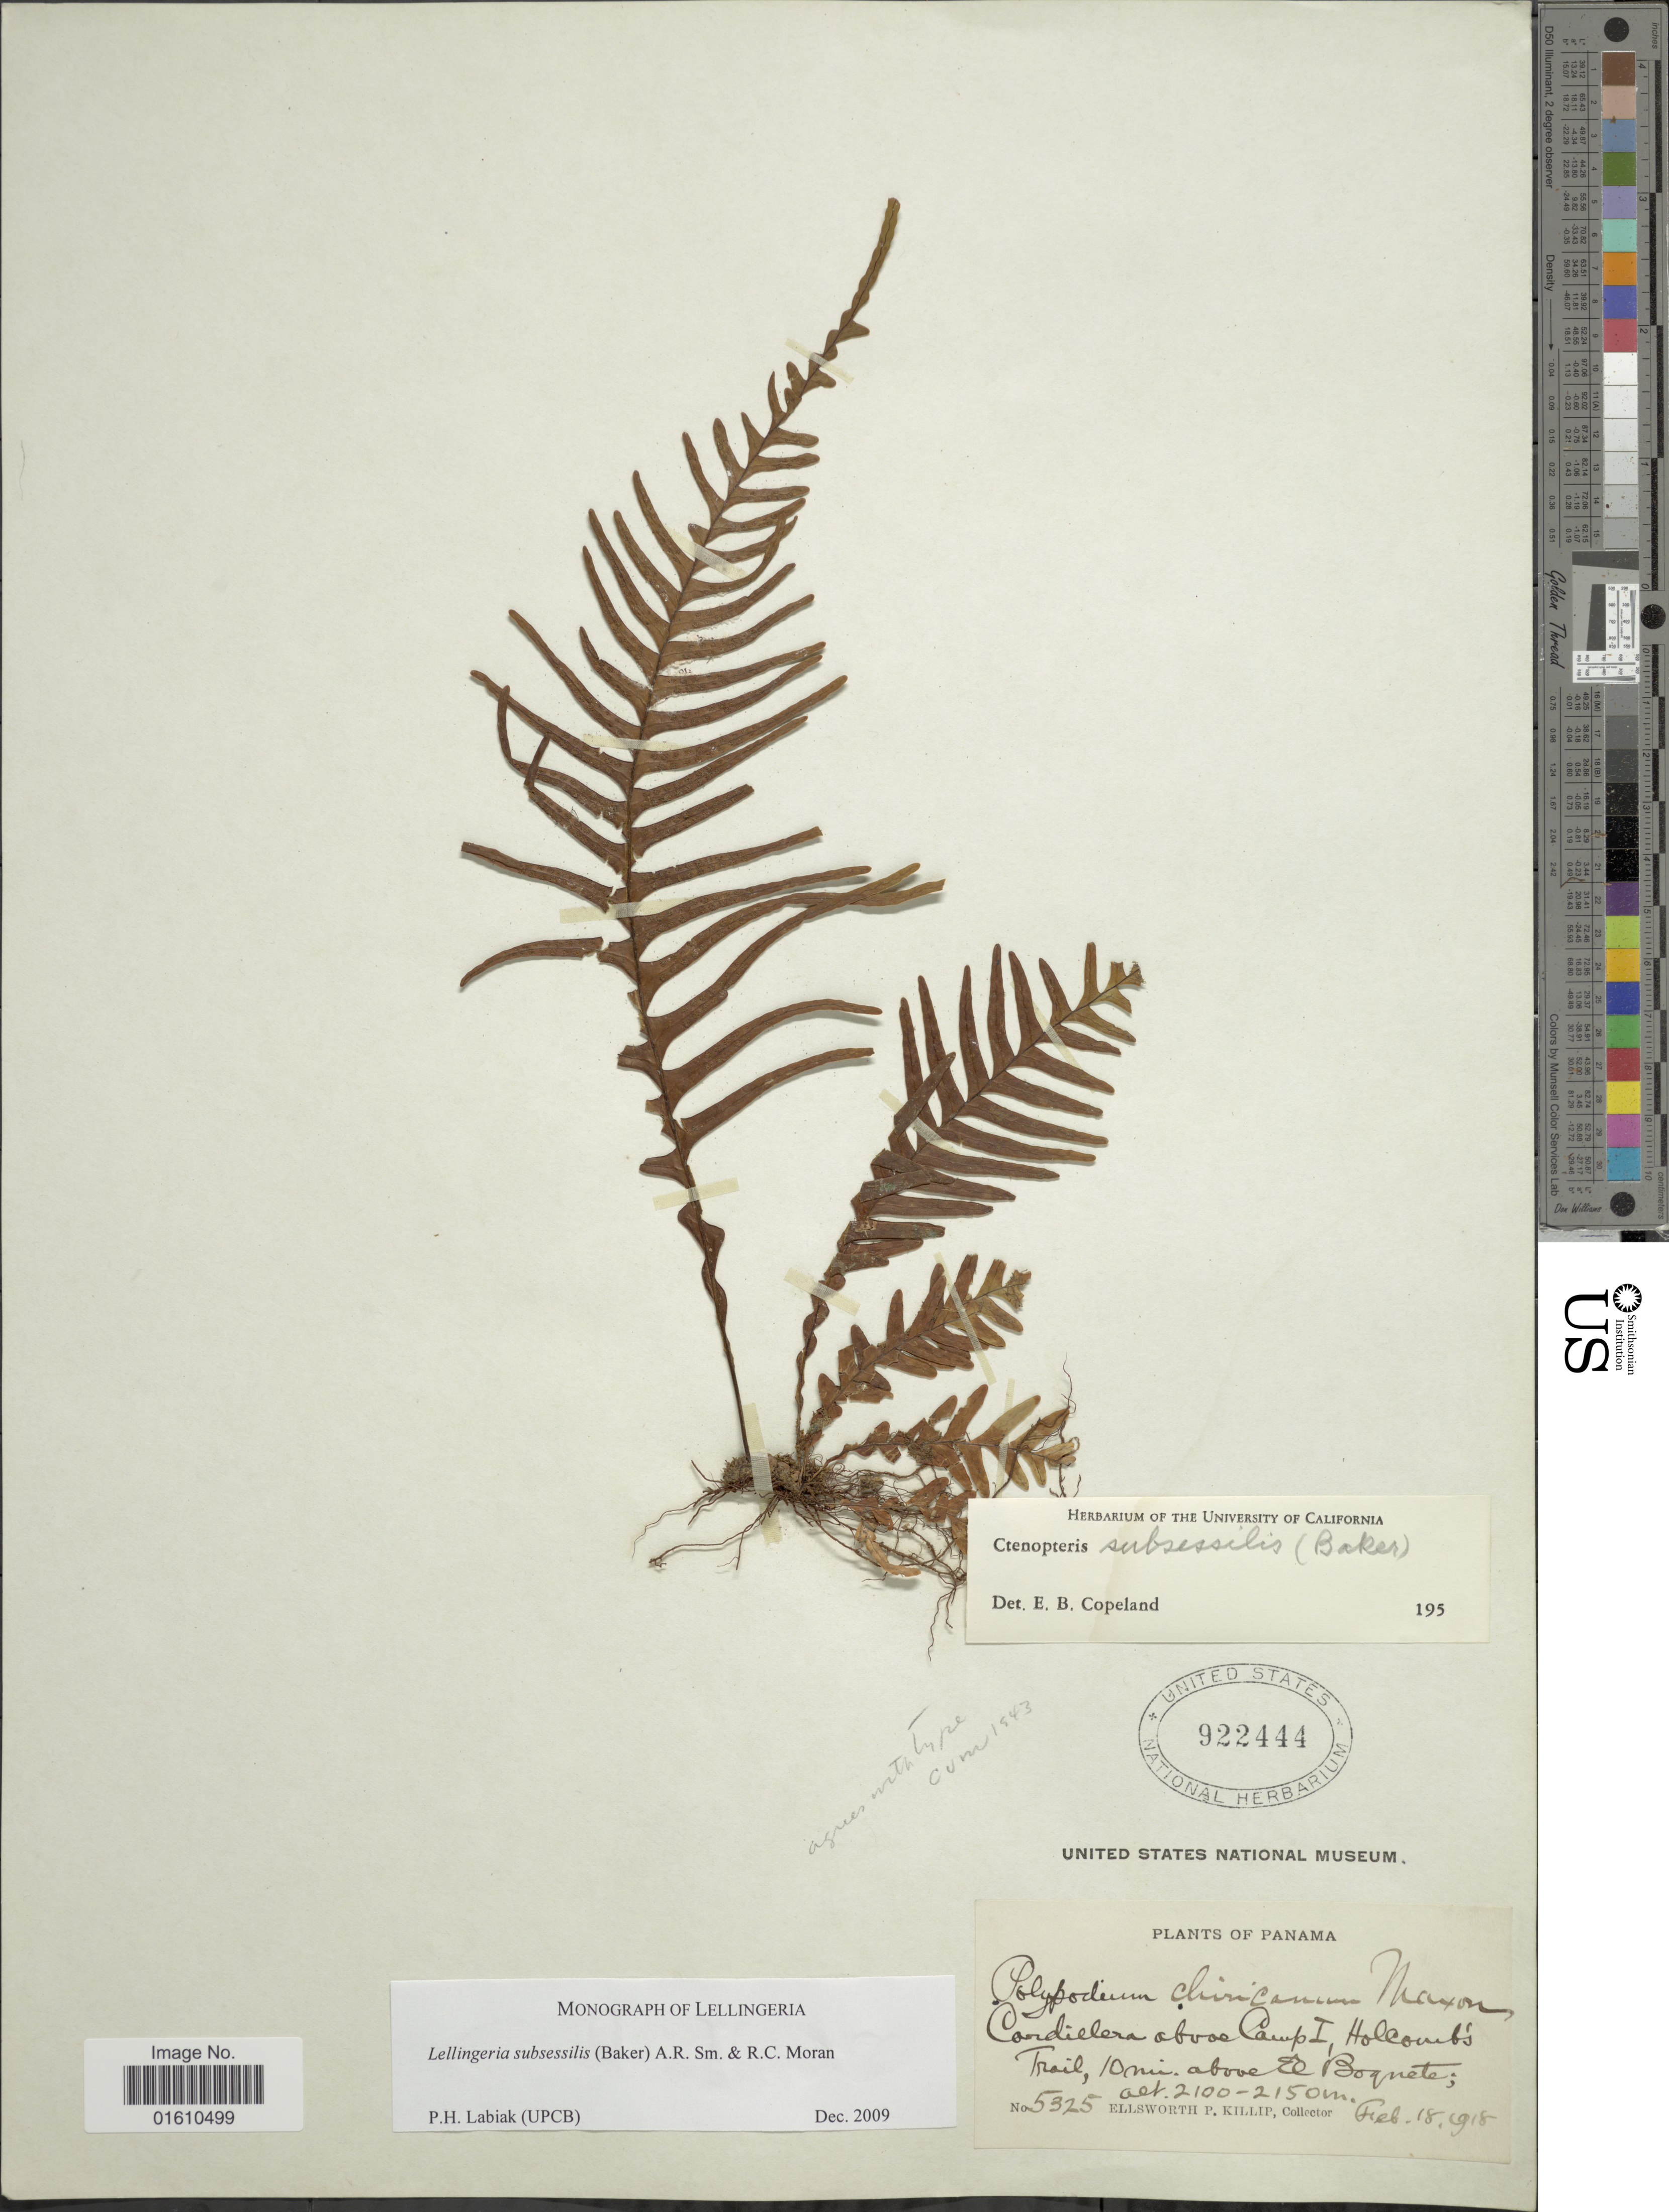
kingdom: Plantae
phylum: Tracheophyta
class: Polypodiopsida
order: Polypodiales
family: Polypodiaceae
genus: Lellingeria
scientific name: Lellingeria subsessilis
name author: (Baker) A.R. Sm. & R.C. Moran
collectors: E. P. Killip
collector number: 5325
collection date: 1918-02-18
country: Panama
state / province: Chiriqui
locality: Cordillera above Camp I, Holcomb's Trail, 10 mi. above El Boquete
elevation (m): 2100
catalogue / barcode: US 922444